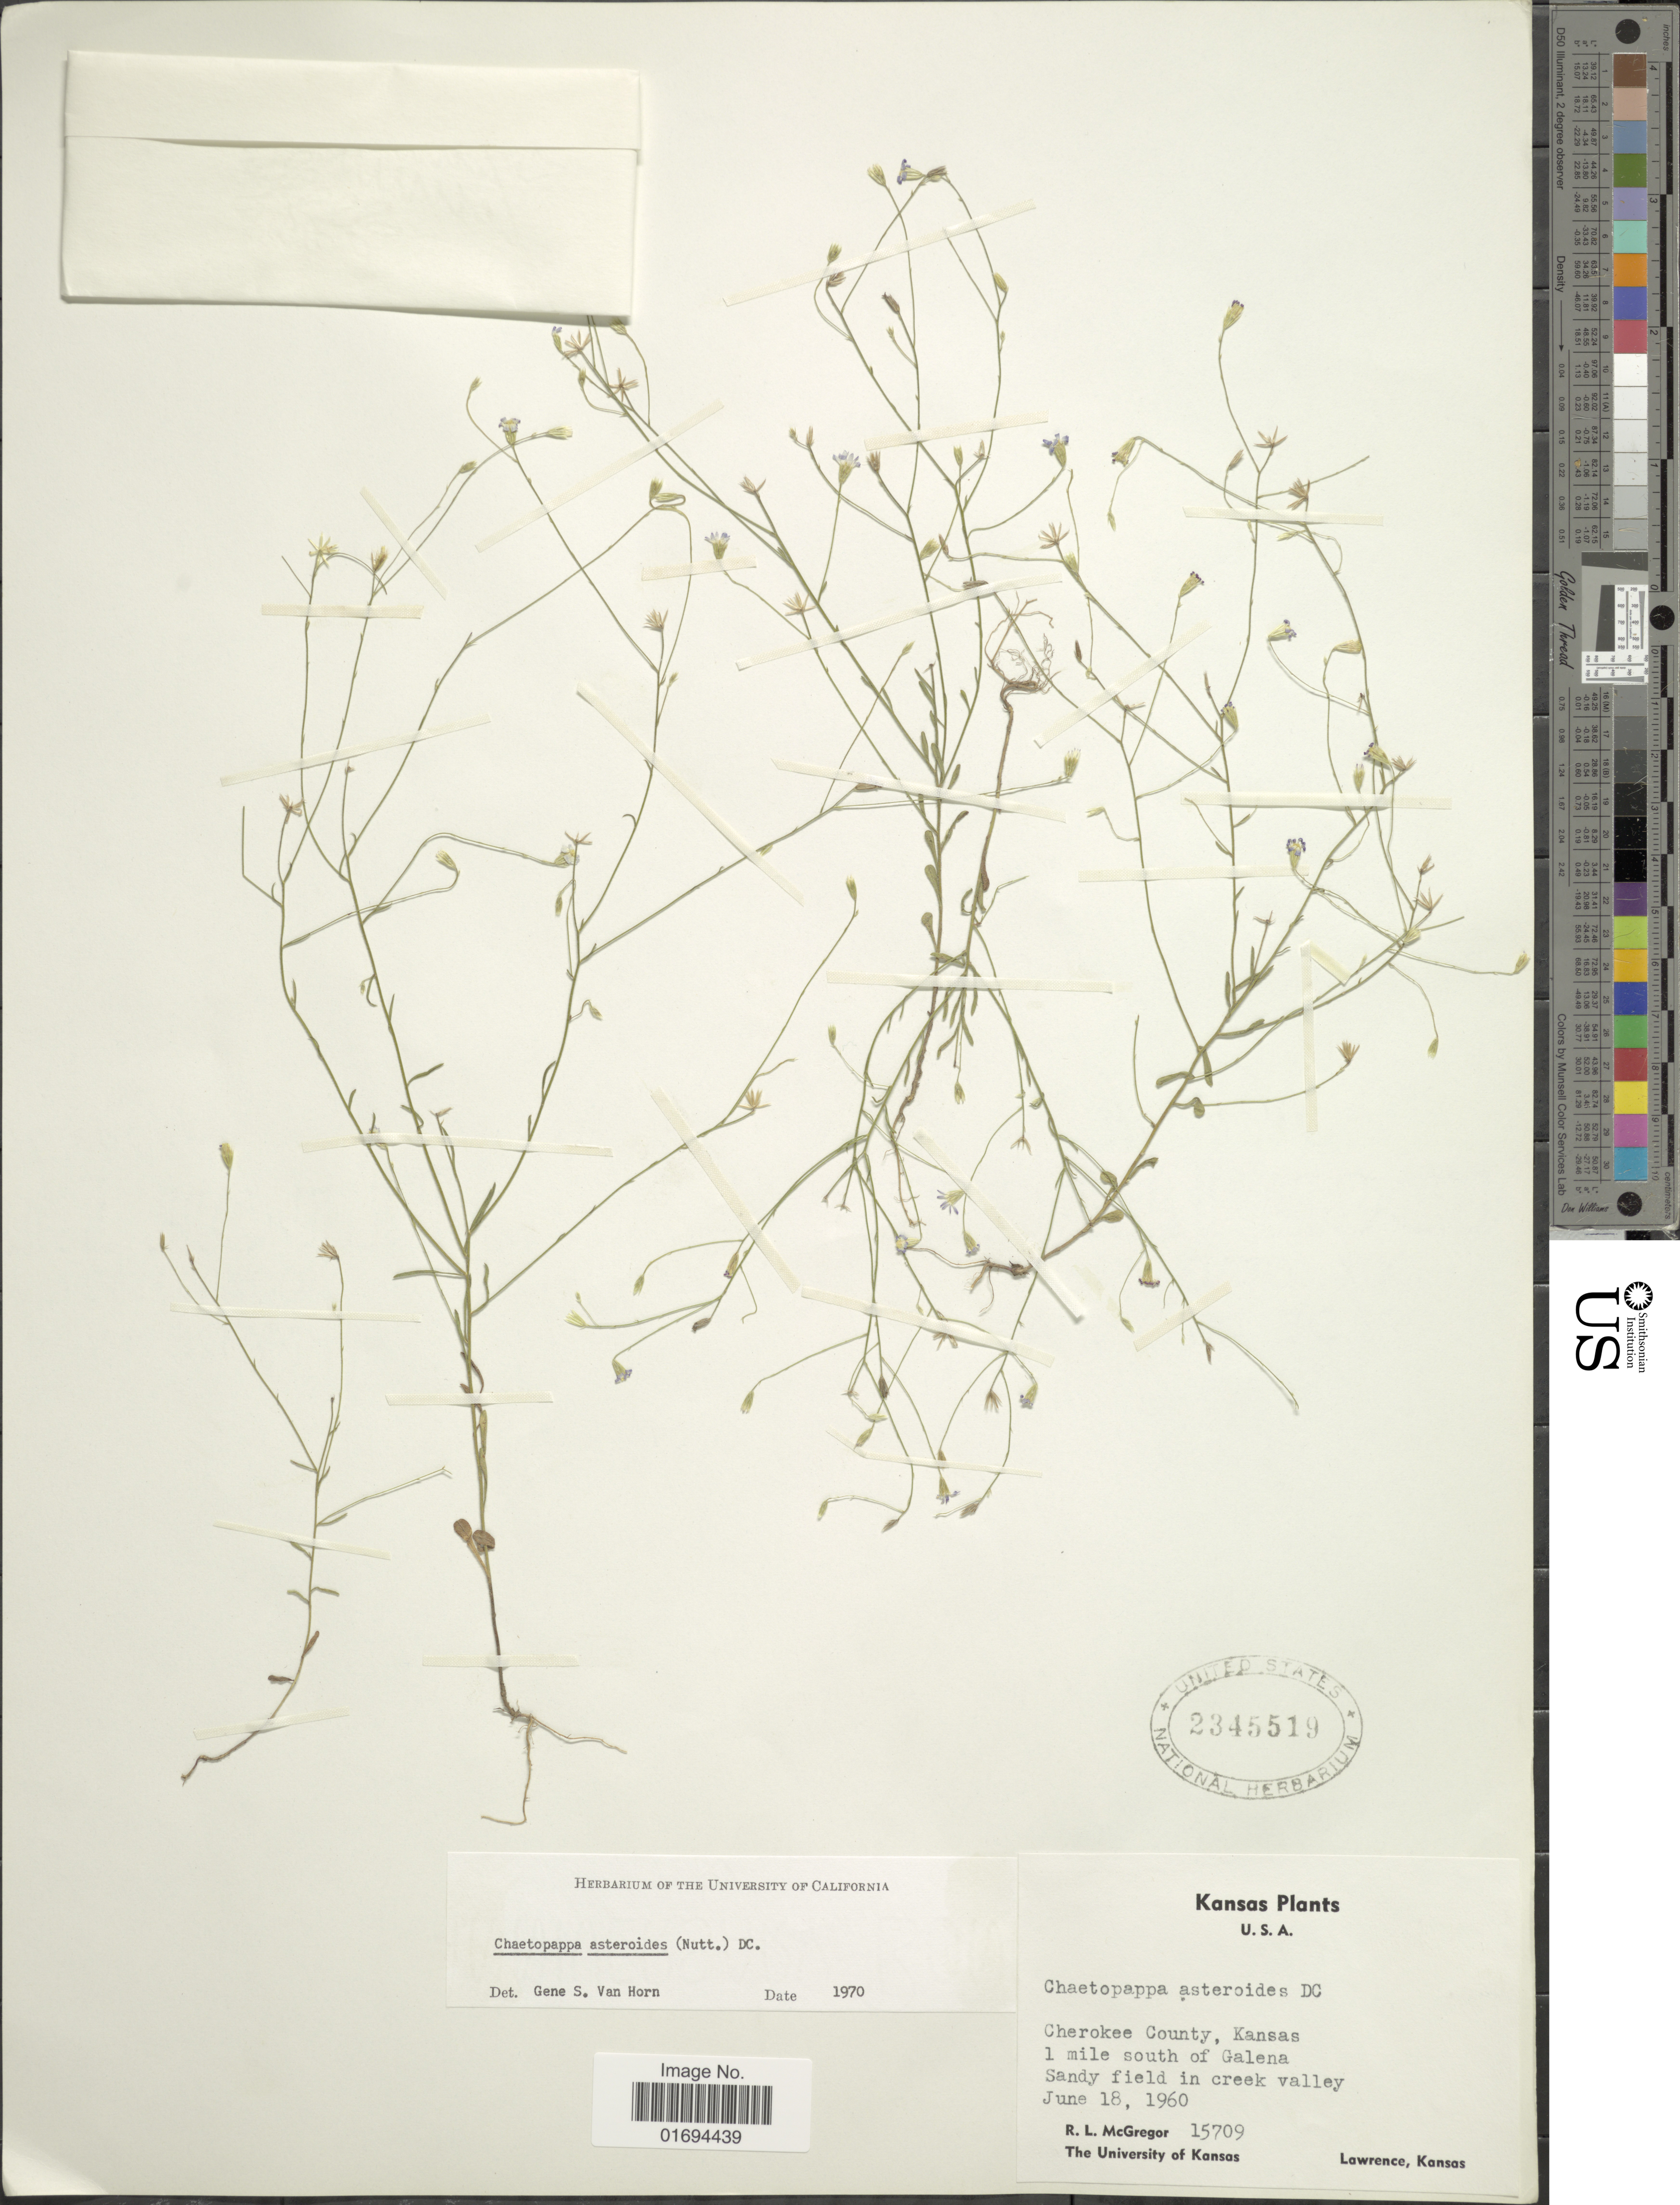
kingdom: Plantae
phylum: Tracheophyta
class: Magnoliopsida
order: Asterales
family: Asteraceae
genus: Chaetopappa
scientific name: Chaetopappa asteroides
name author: (Nutt.) DC.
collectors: R. McGregor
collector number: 15709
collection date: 1960-06-18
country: United States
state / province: Kansas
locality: Cherokee County, Texas, 1 mile south of Galena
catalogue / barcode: US 2345519